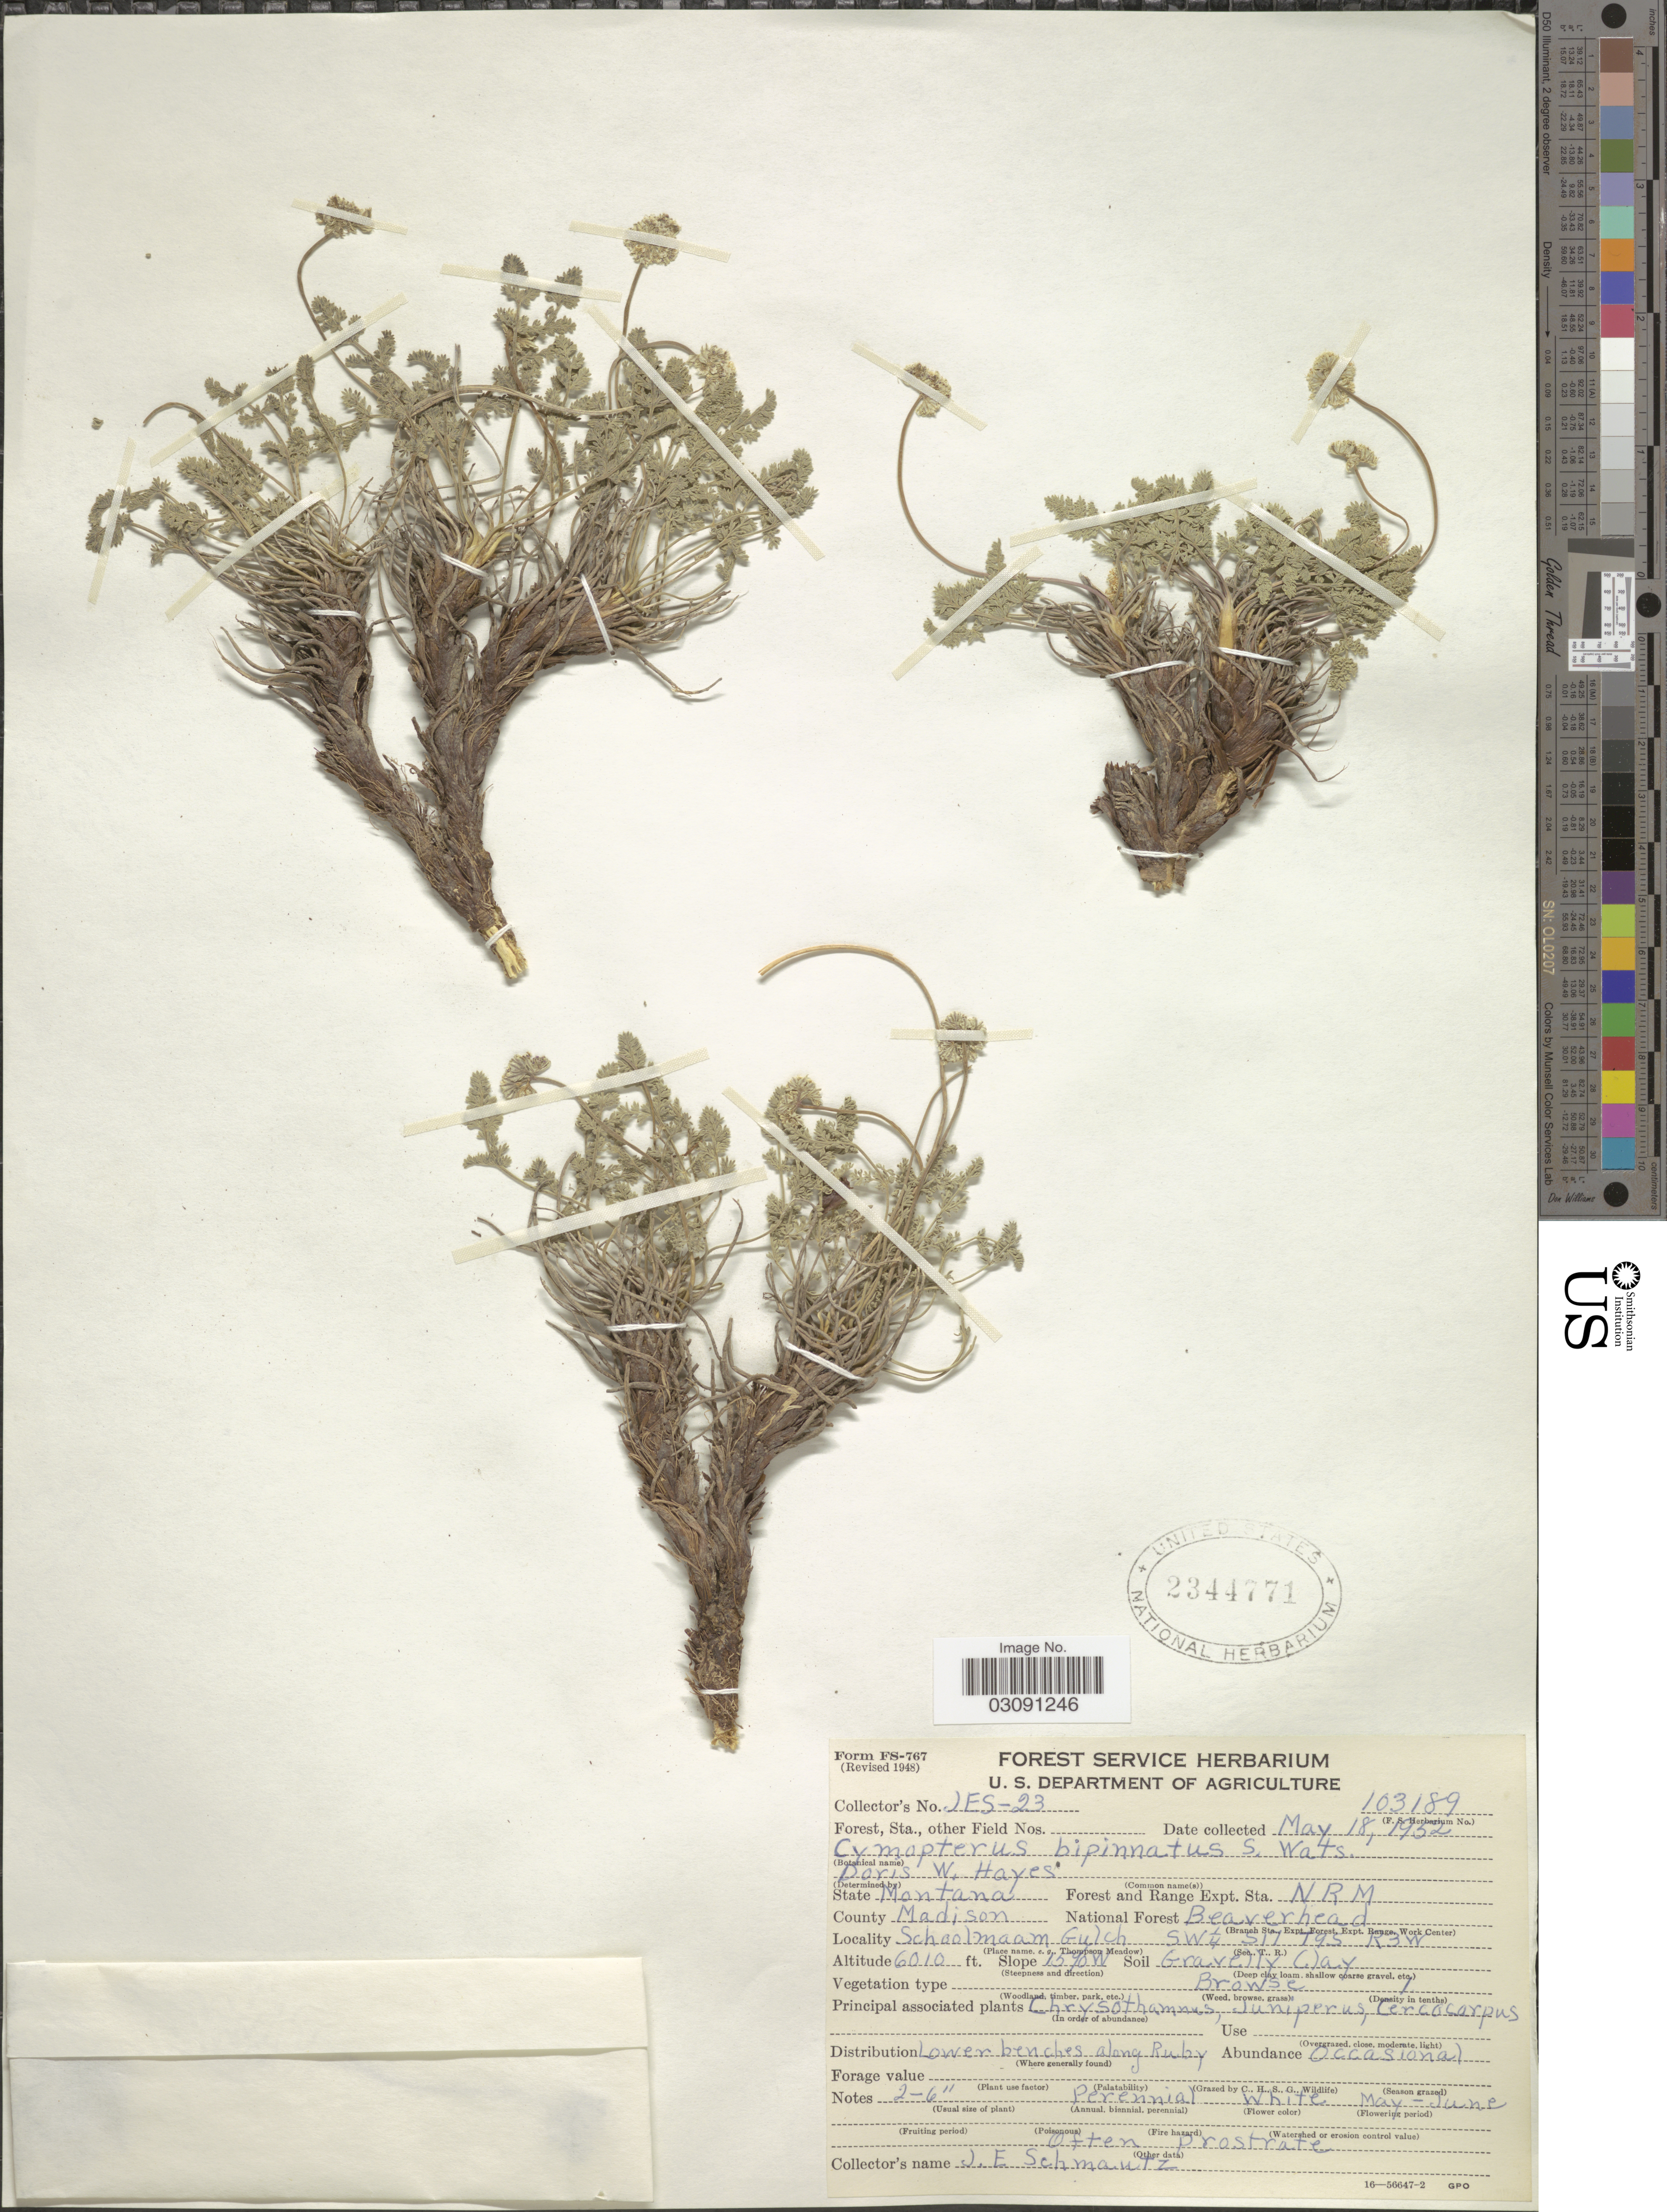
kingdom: Plantae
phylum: Tracheophyta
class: Magnoliopsida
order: Apiales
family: Apiaceae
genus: Cymopterus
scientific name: Cymopterus bipinnatus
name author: S. Watson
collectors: J. Schmautz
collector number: JES-23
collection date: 1952-05-18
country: United States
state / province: Montana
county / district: Madison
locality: National Forest Beaverhead, Schoolmaam Gulch SW¼ S17 19S R3W.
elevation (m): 1832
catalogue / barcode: US 2344771